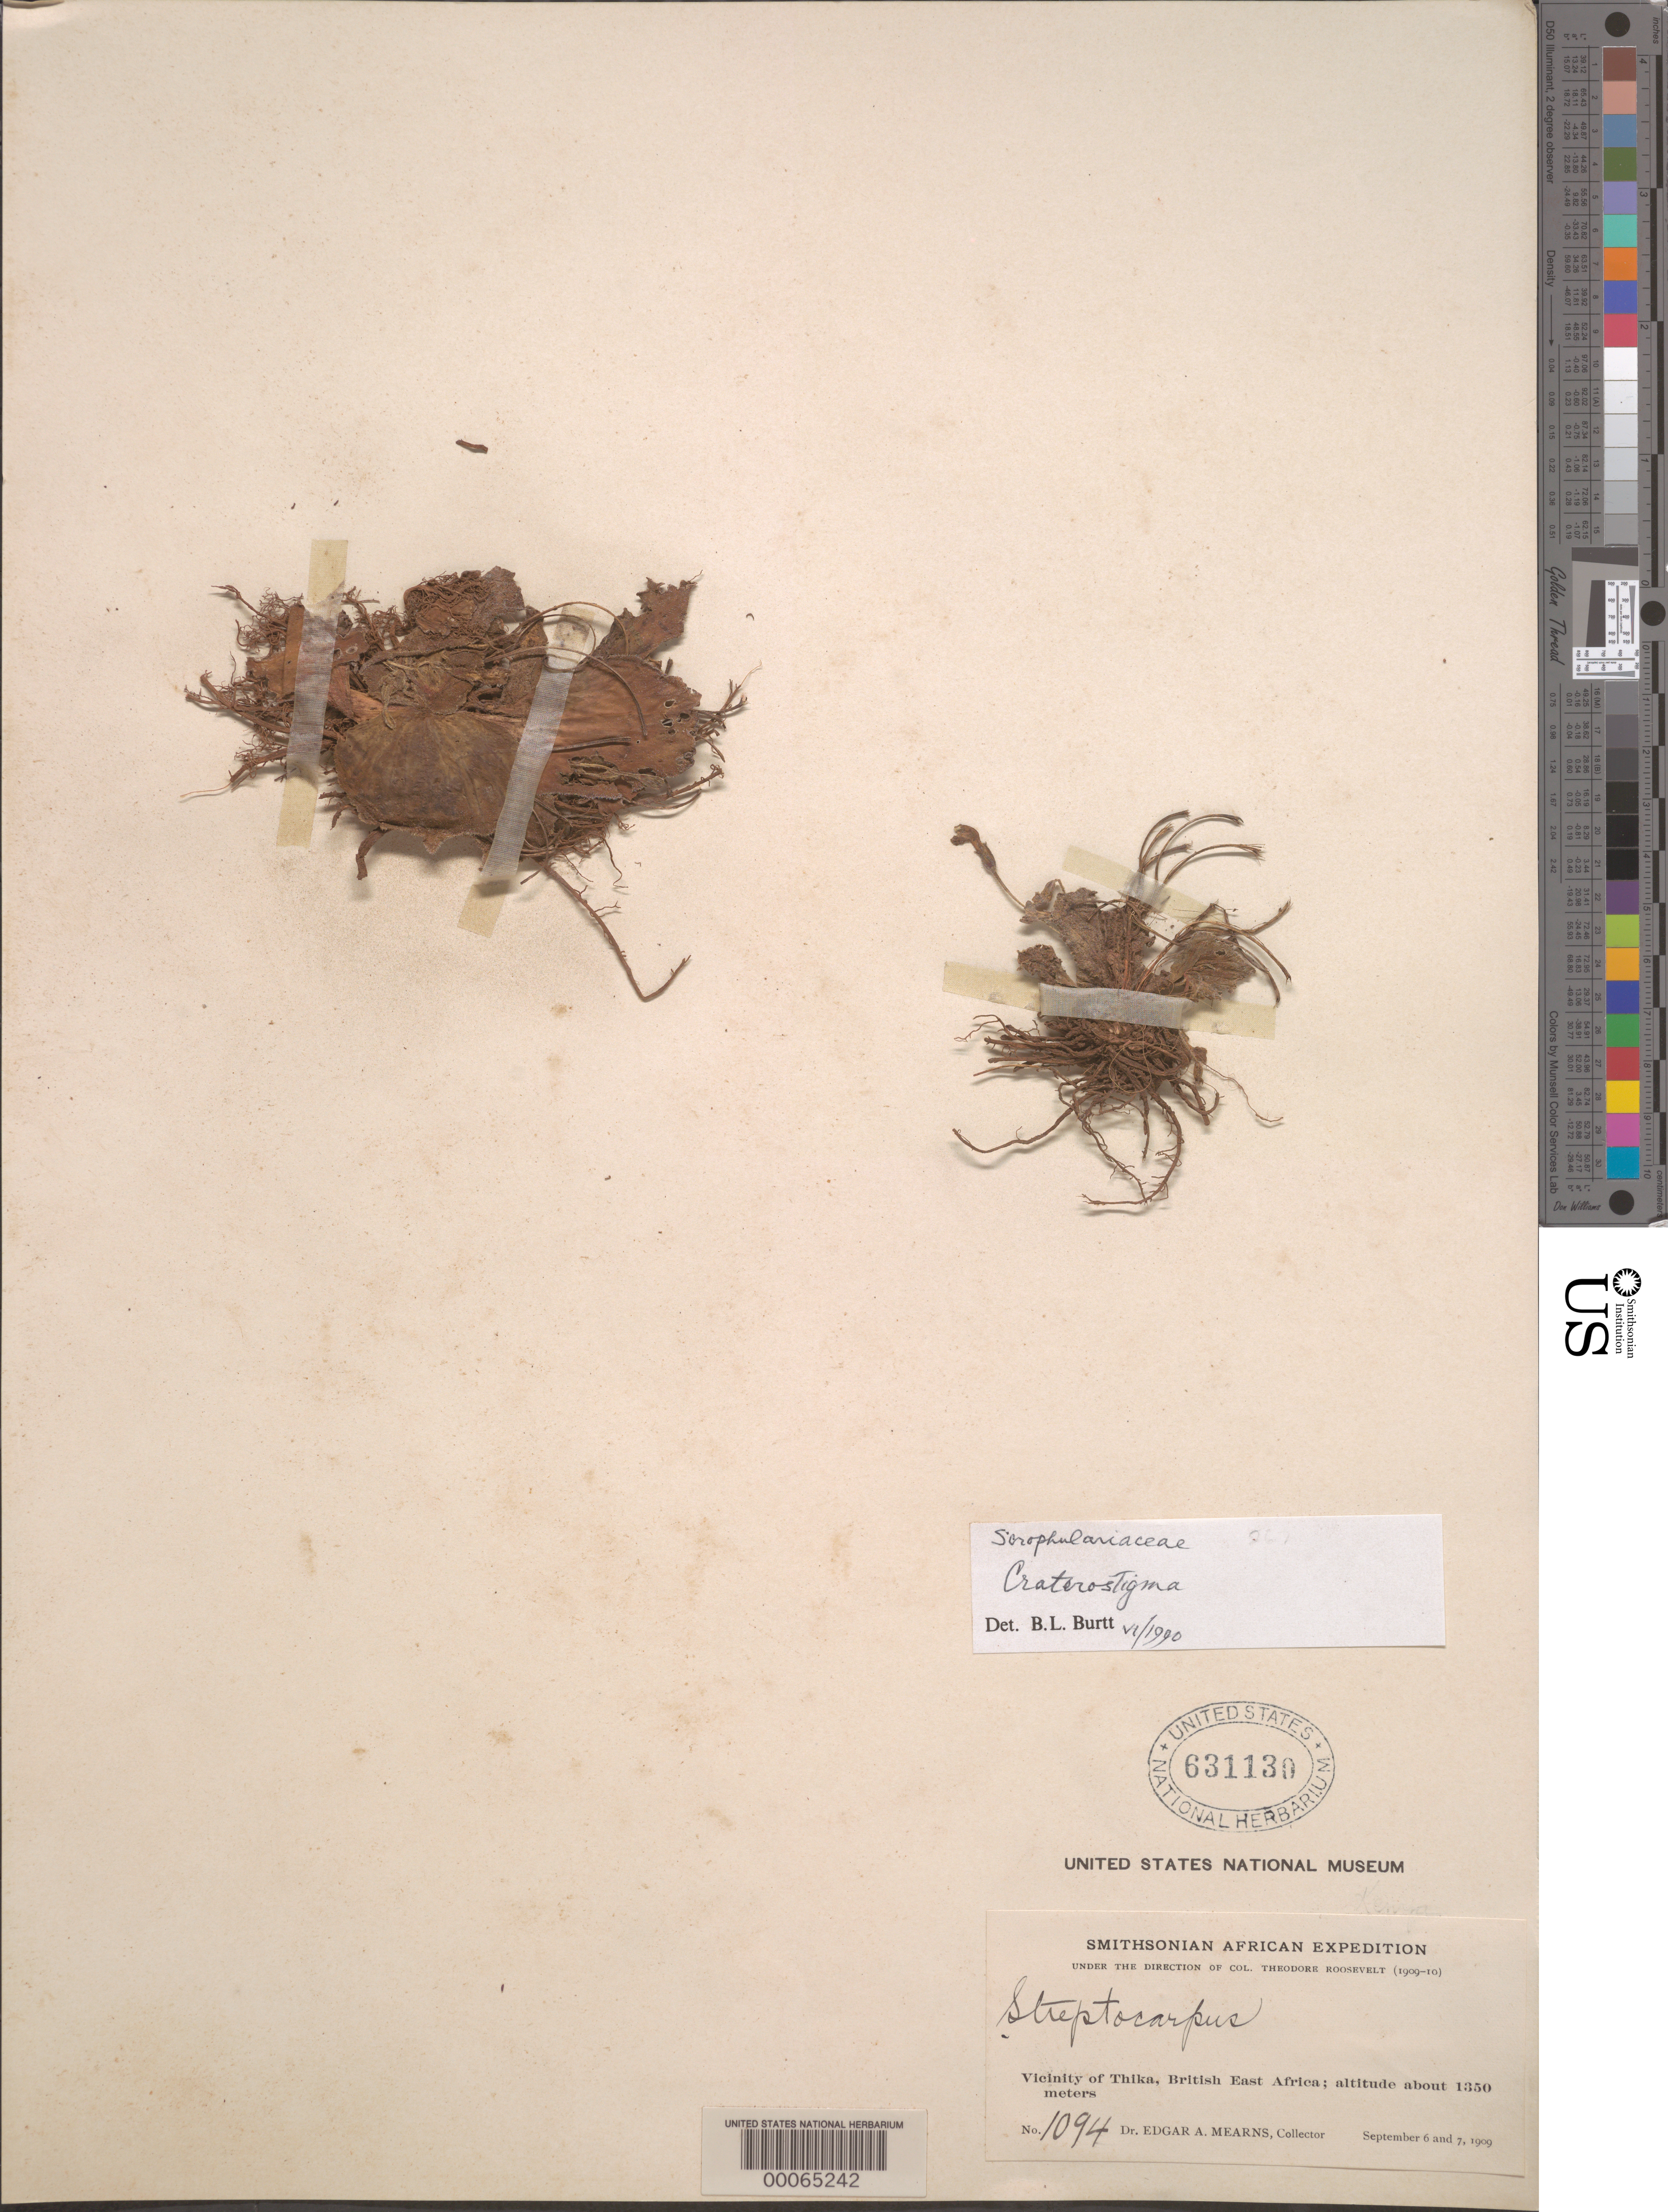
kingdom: Plantae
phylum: Tracheophyta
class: Magnoliopsida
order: Lamiales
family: Linderniaceae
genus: Craterostigma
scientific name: Craterostigma sp.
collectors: E. A. Mearns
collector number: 1094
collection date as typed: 06 Sep 1909 to 07 Sep 1909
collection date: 1909-09-06/1909-09-07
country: Kenya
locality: Thika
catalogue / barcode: US 631130